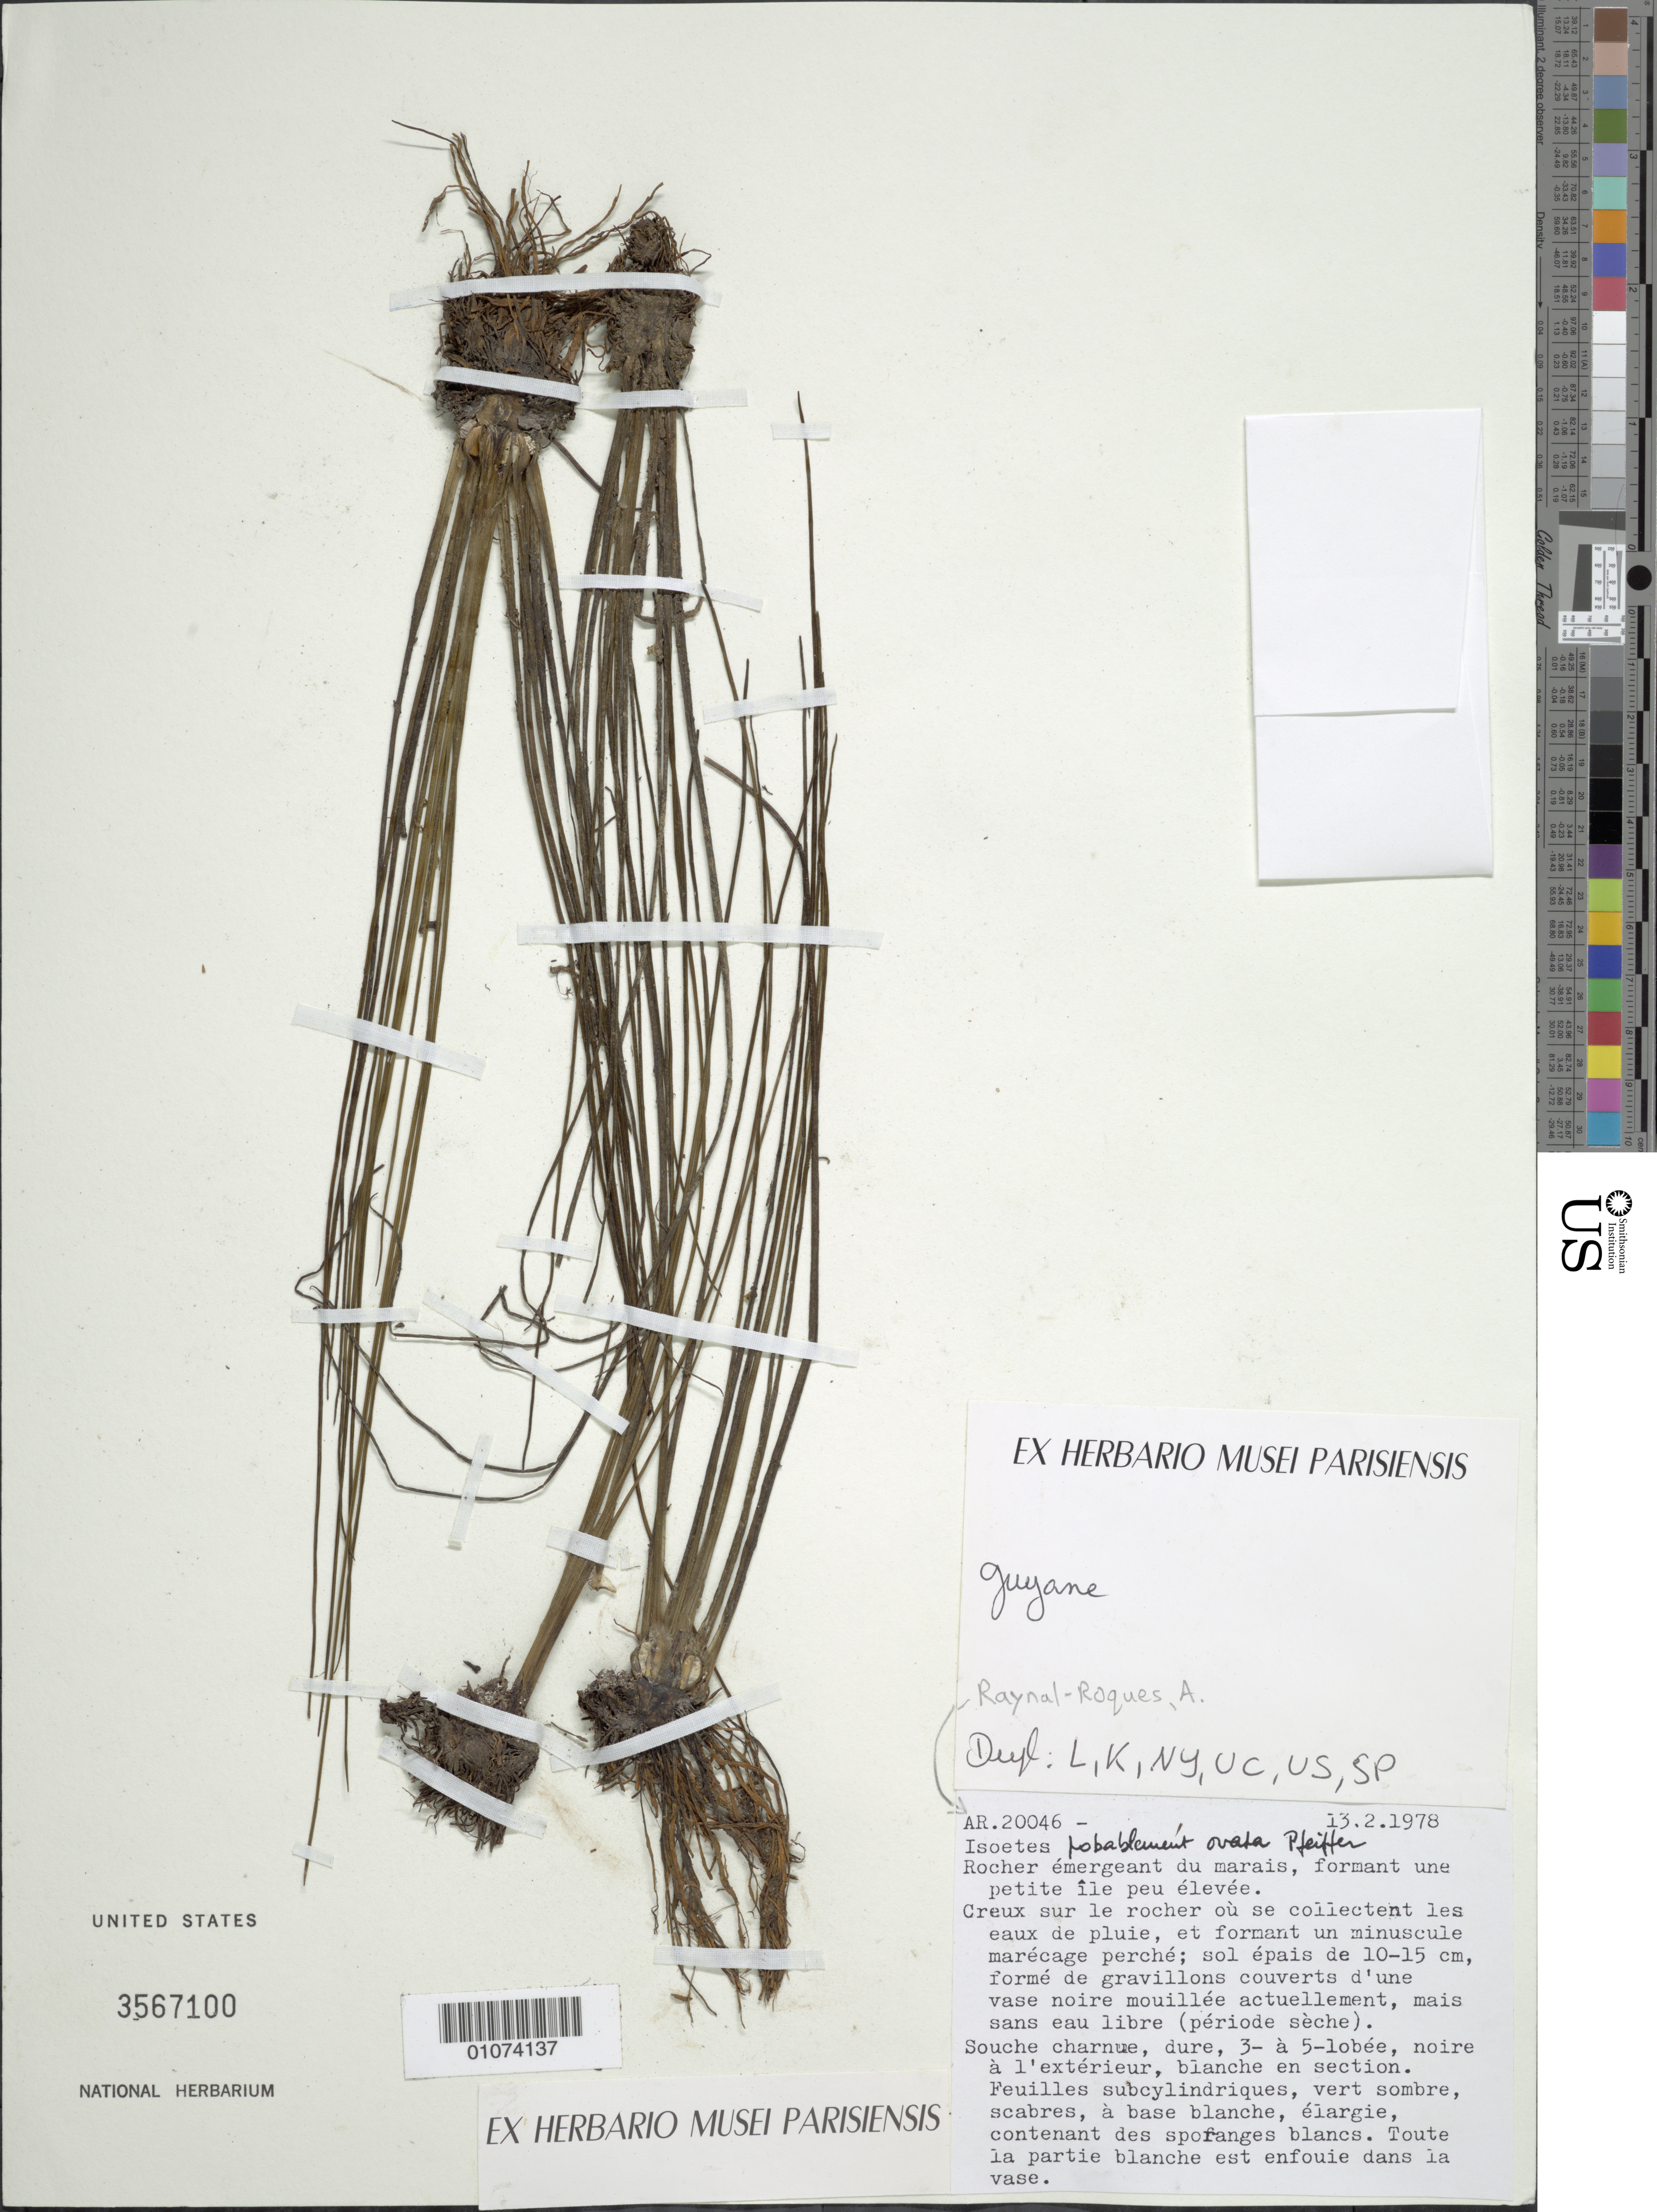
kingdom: Plantae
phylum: Tracheophyta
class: Lycopodiopsida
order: Isoetales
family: Isoetaceae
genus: Isoetes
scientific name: Isoetes ovata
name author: N. Pfeiff.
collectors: A. M. Raynal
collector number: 20046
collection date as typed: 13-Feb-78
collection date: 1978-02-13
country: French Guiana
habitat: Rocher emergeant du marais, formant une petites ile peu elevee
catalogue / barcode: US 3567100